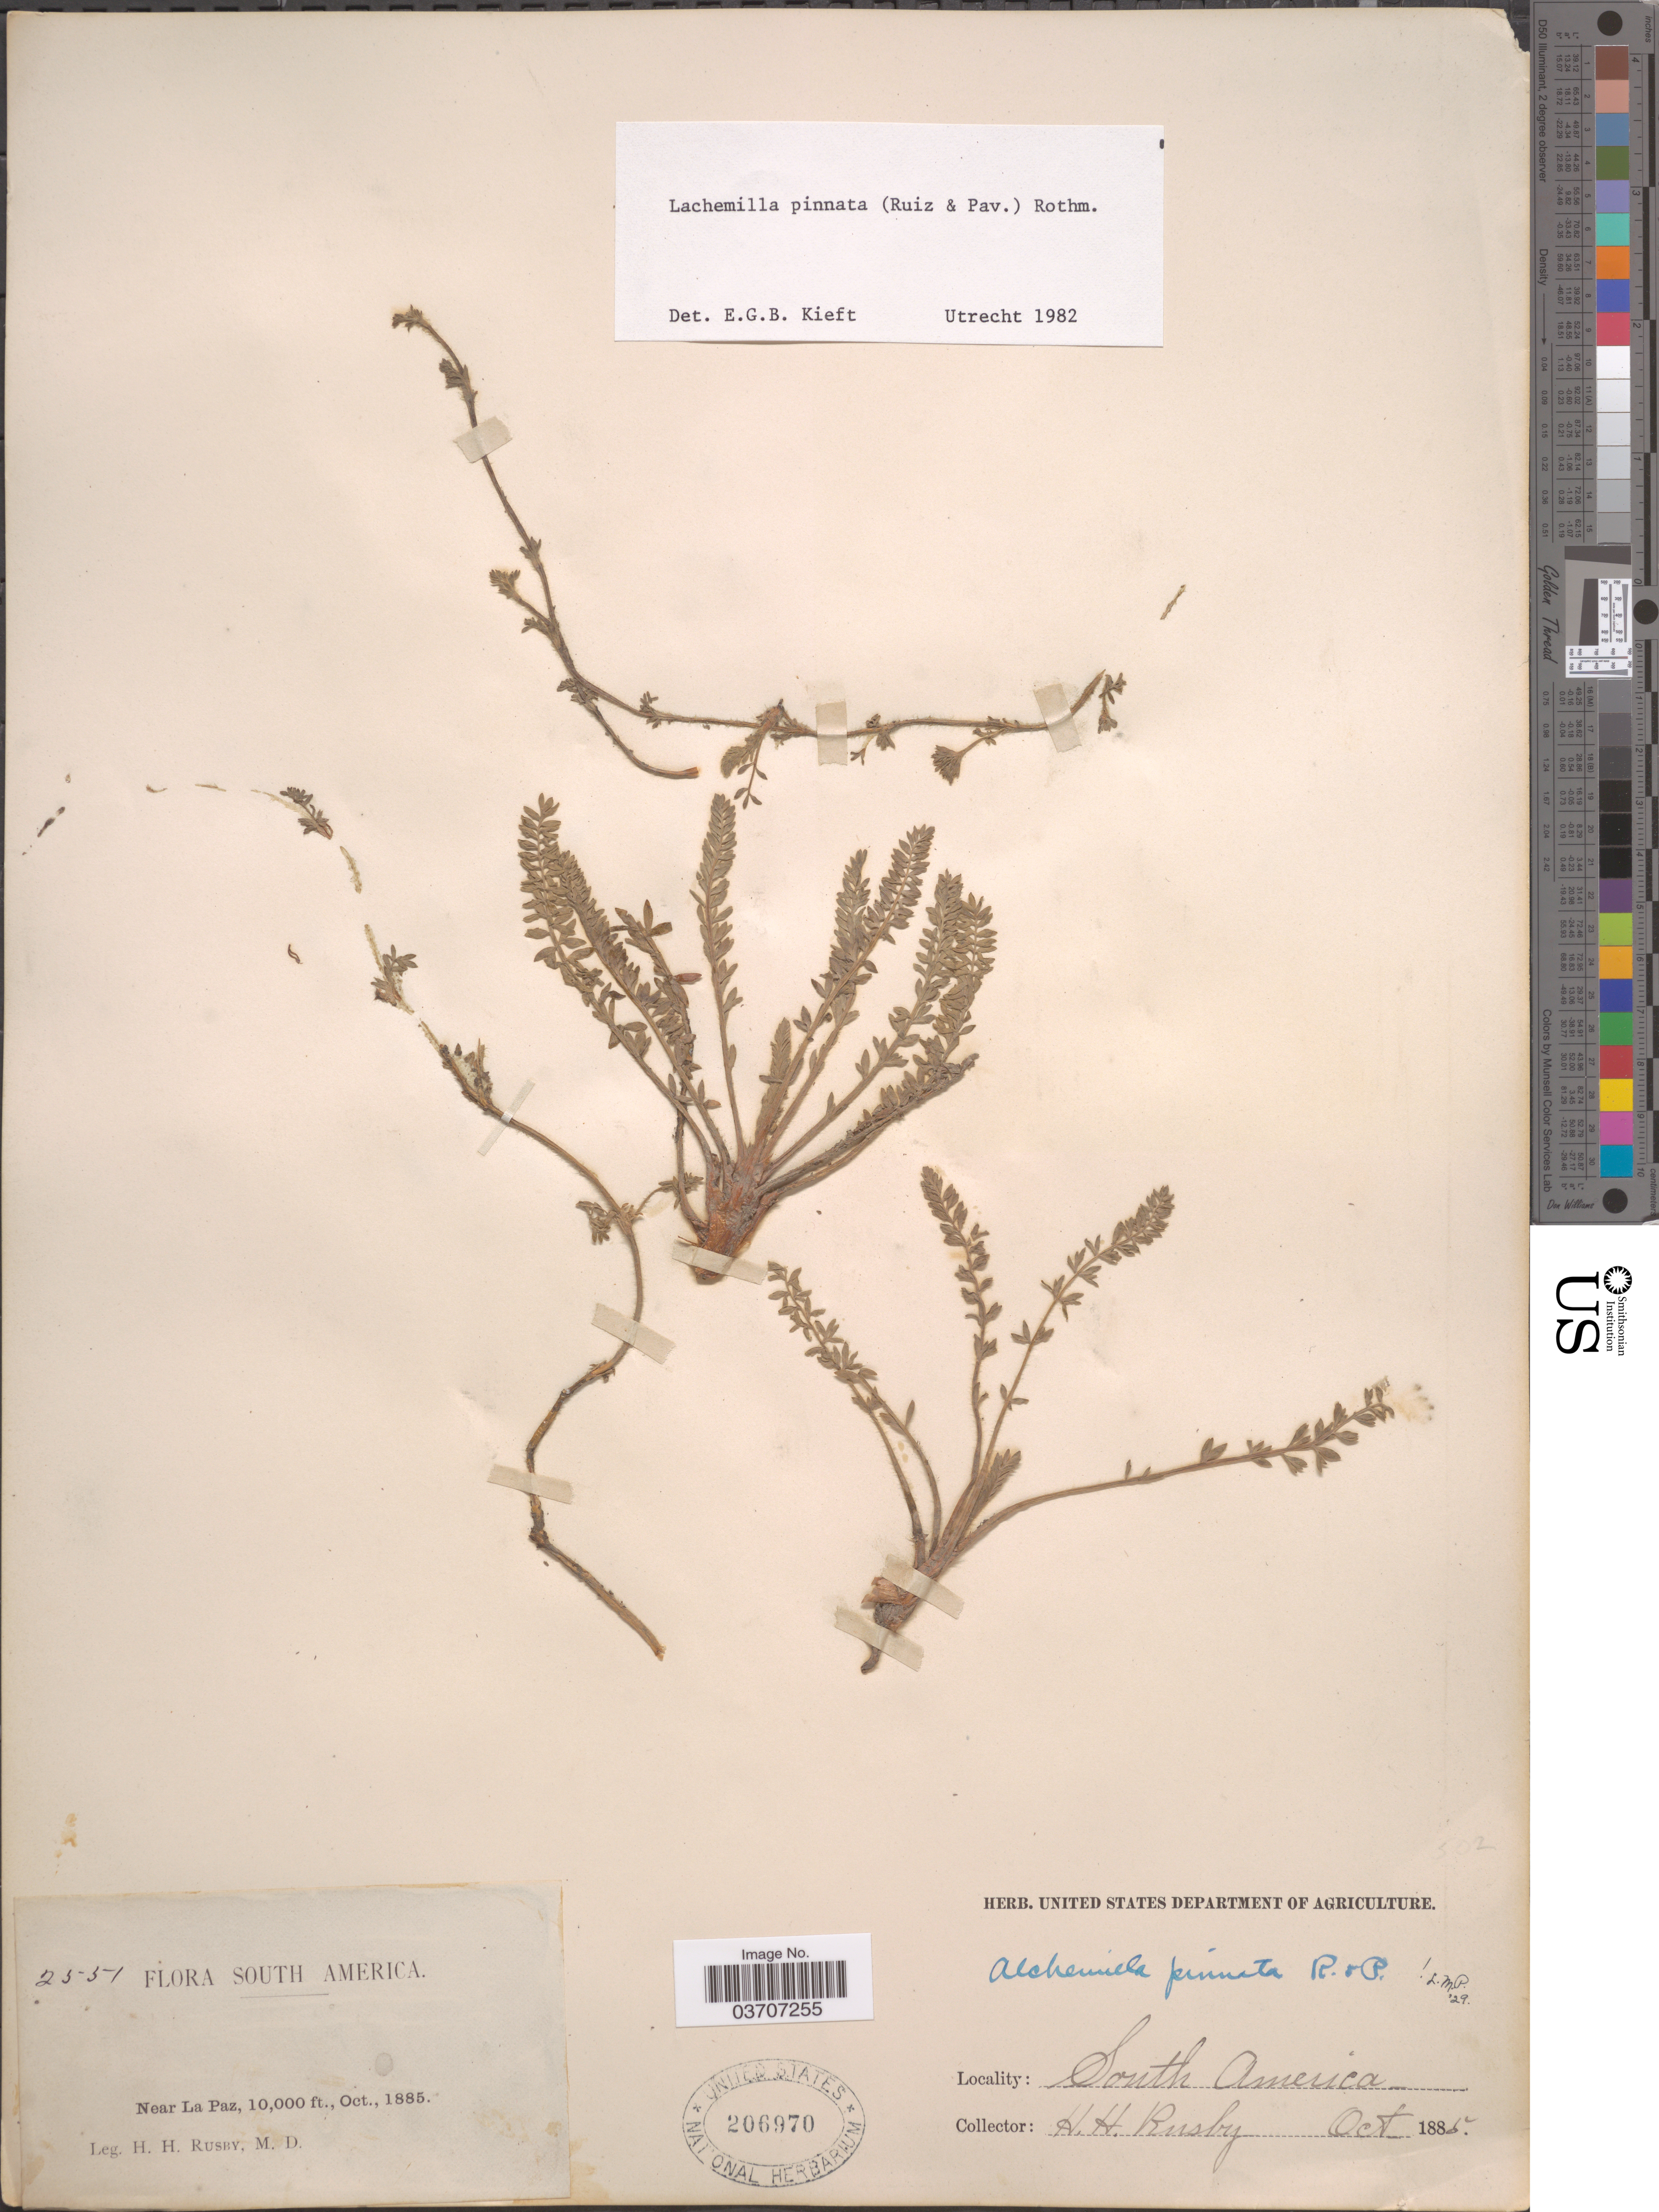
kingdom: Plantae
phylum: Tracheophyta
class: Magnoliopsida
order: Rosales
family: Rosaceae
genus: Lachemilla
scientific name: Lachemilla pinnata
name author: (Ruiz & Pav.) Rothm.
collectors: H. H. Rusby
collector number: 2551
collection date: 1885-10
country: Bolivia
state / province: La Paz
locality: Near La Paz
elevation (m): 3048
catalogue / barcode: US 206970